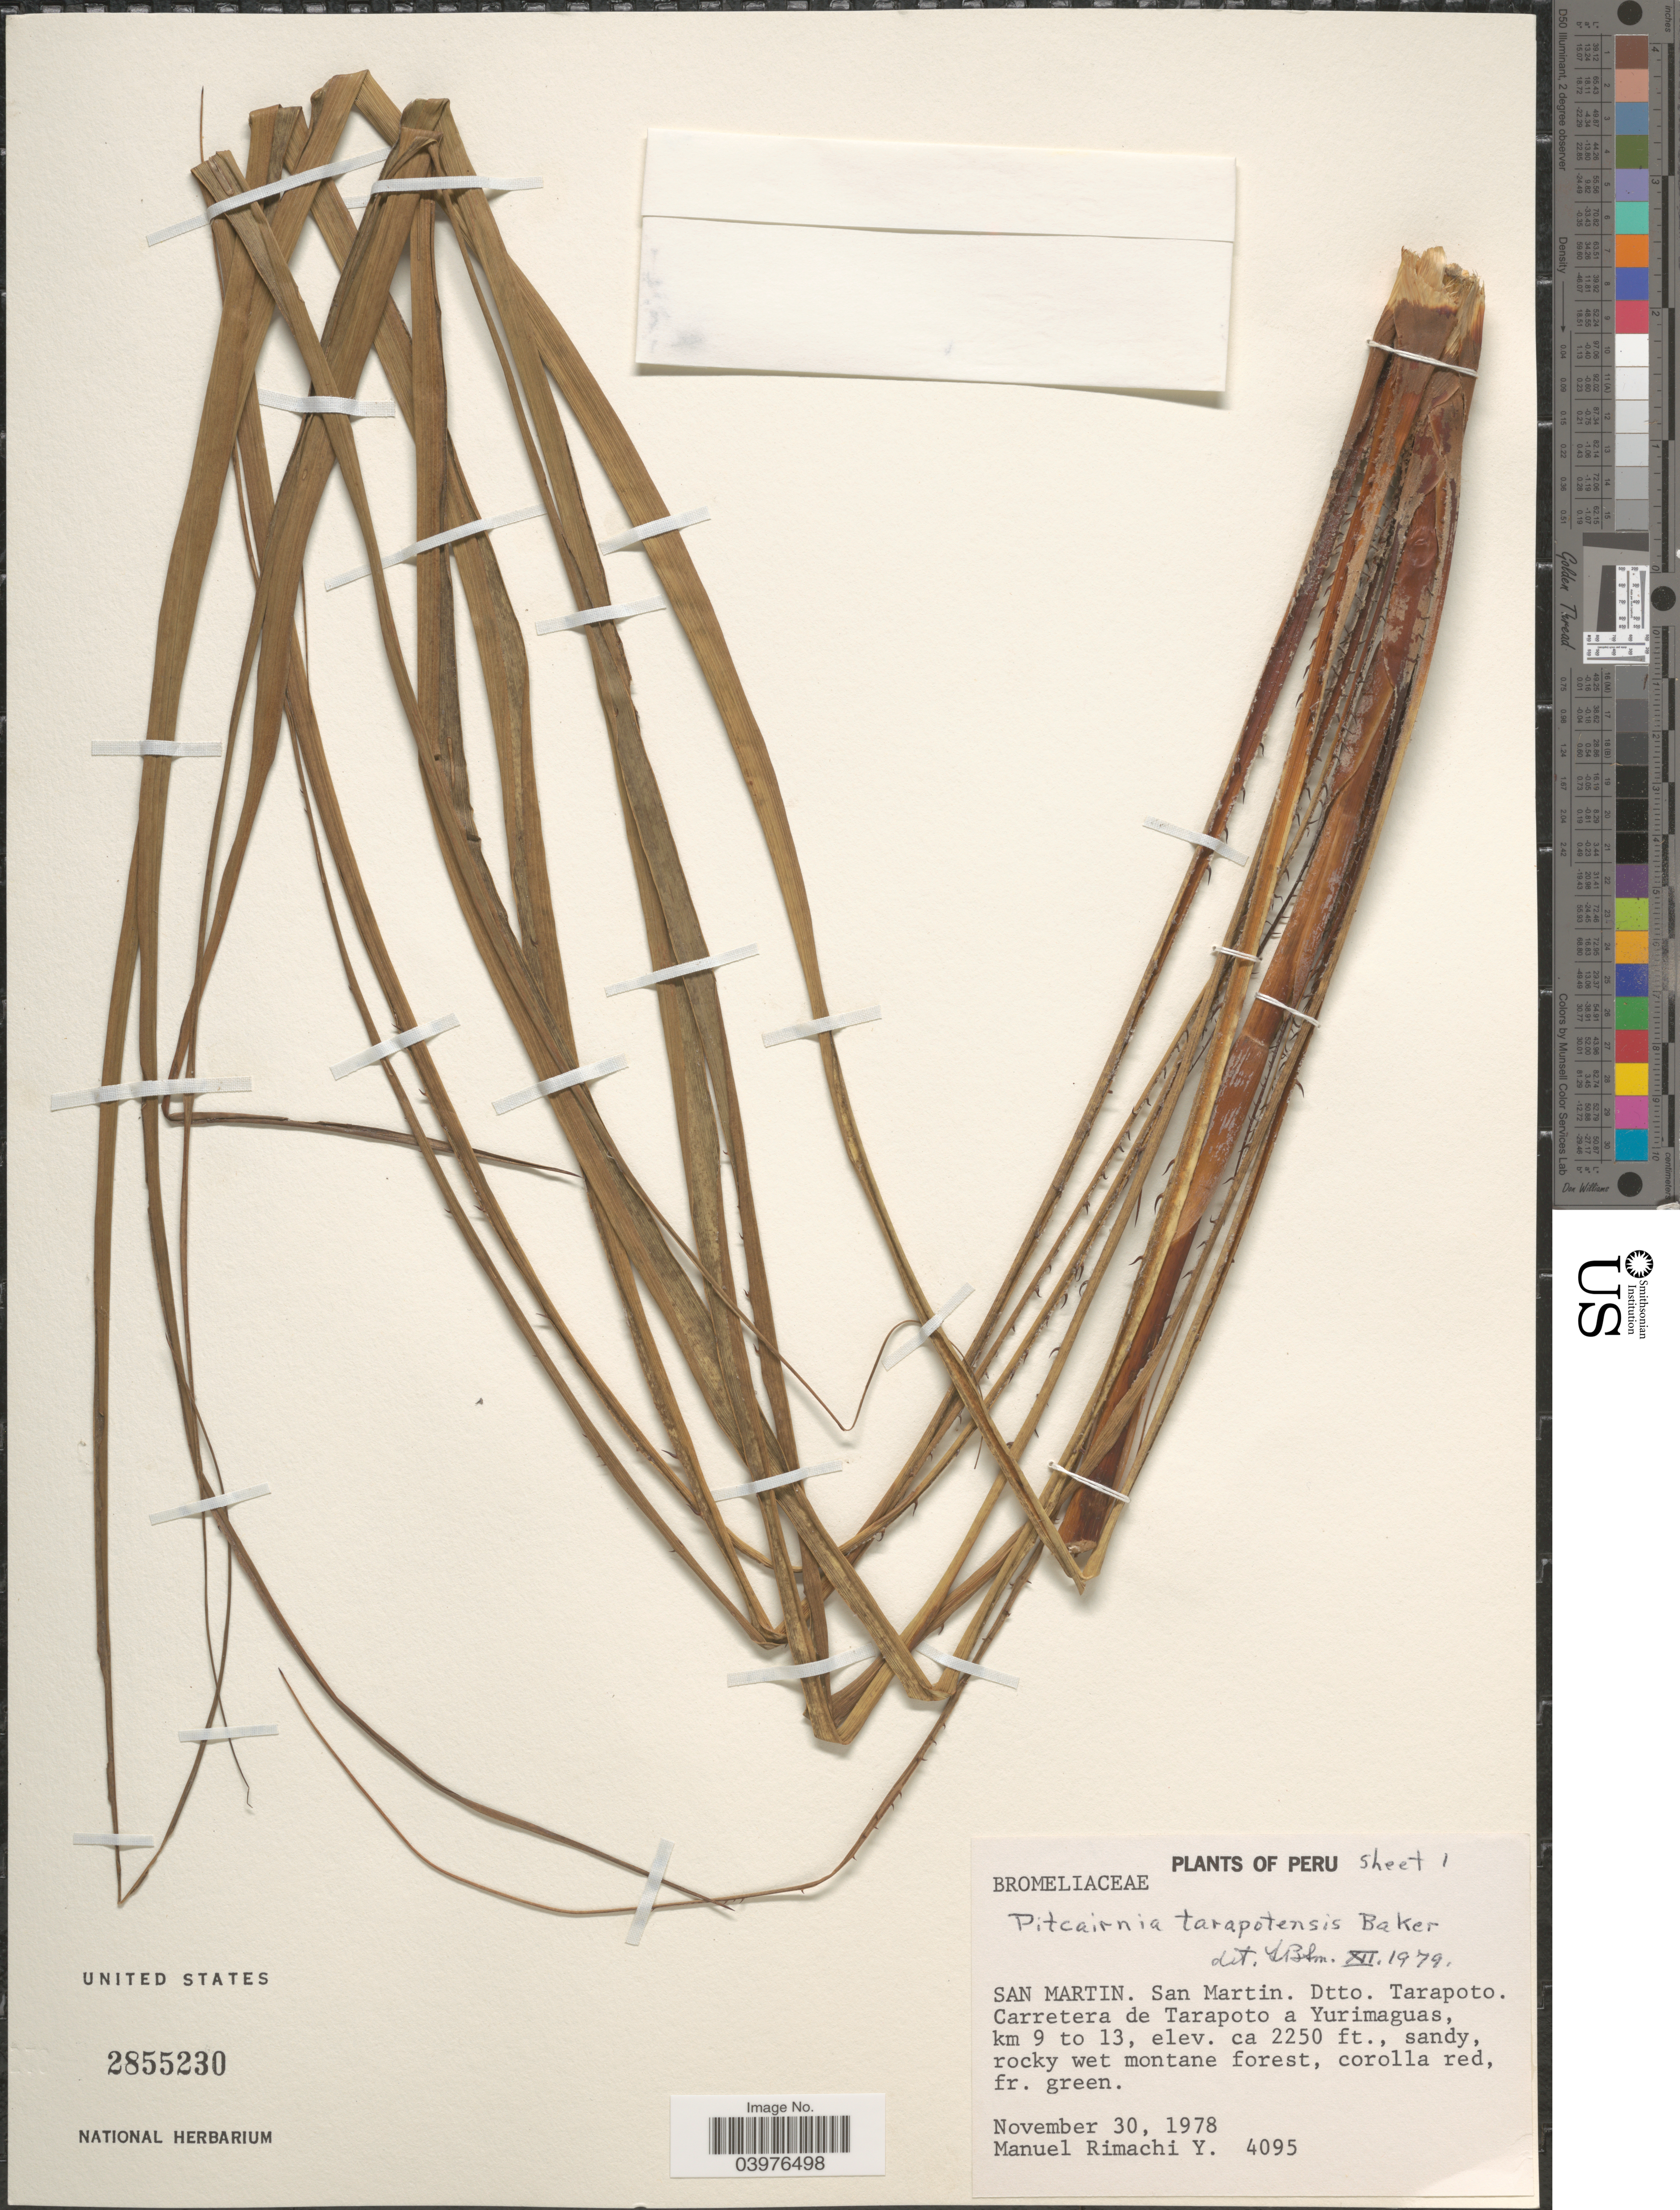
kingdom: Plantae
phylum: Tracheophyta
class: Liliopsida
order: Poales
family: Bromeliaceae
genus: Pitcairnia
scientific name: Pitcairnia tarapotensis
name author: Baker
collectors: M. Rimachi Y.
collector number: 4095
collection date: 1978-11-30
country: Peru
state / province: San Martín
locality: San Martin. Dtto. Tarapoto. Carretera de Tarapoto a Yurimaguas, km 9 to 13.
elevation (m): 686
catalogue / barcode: US 2855230